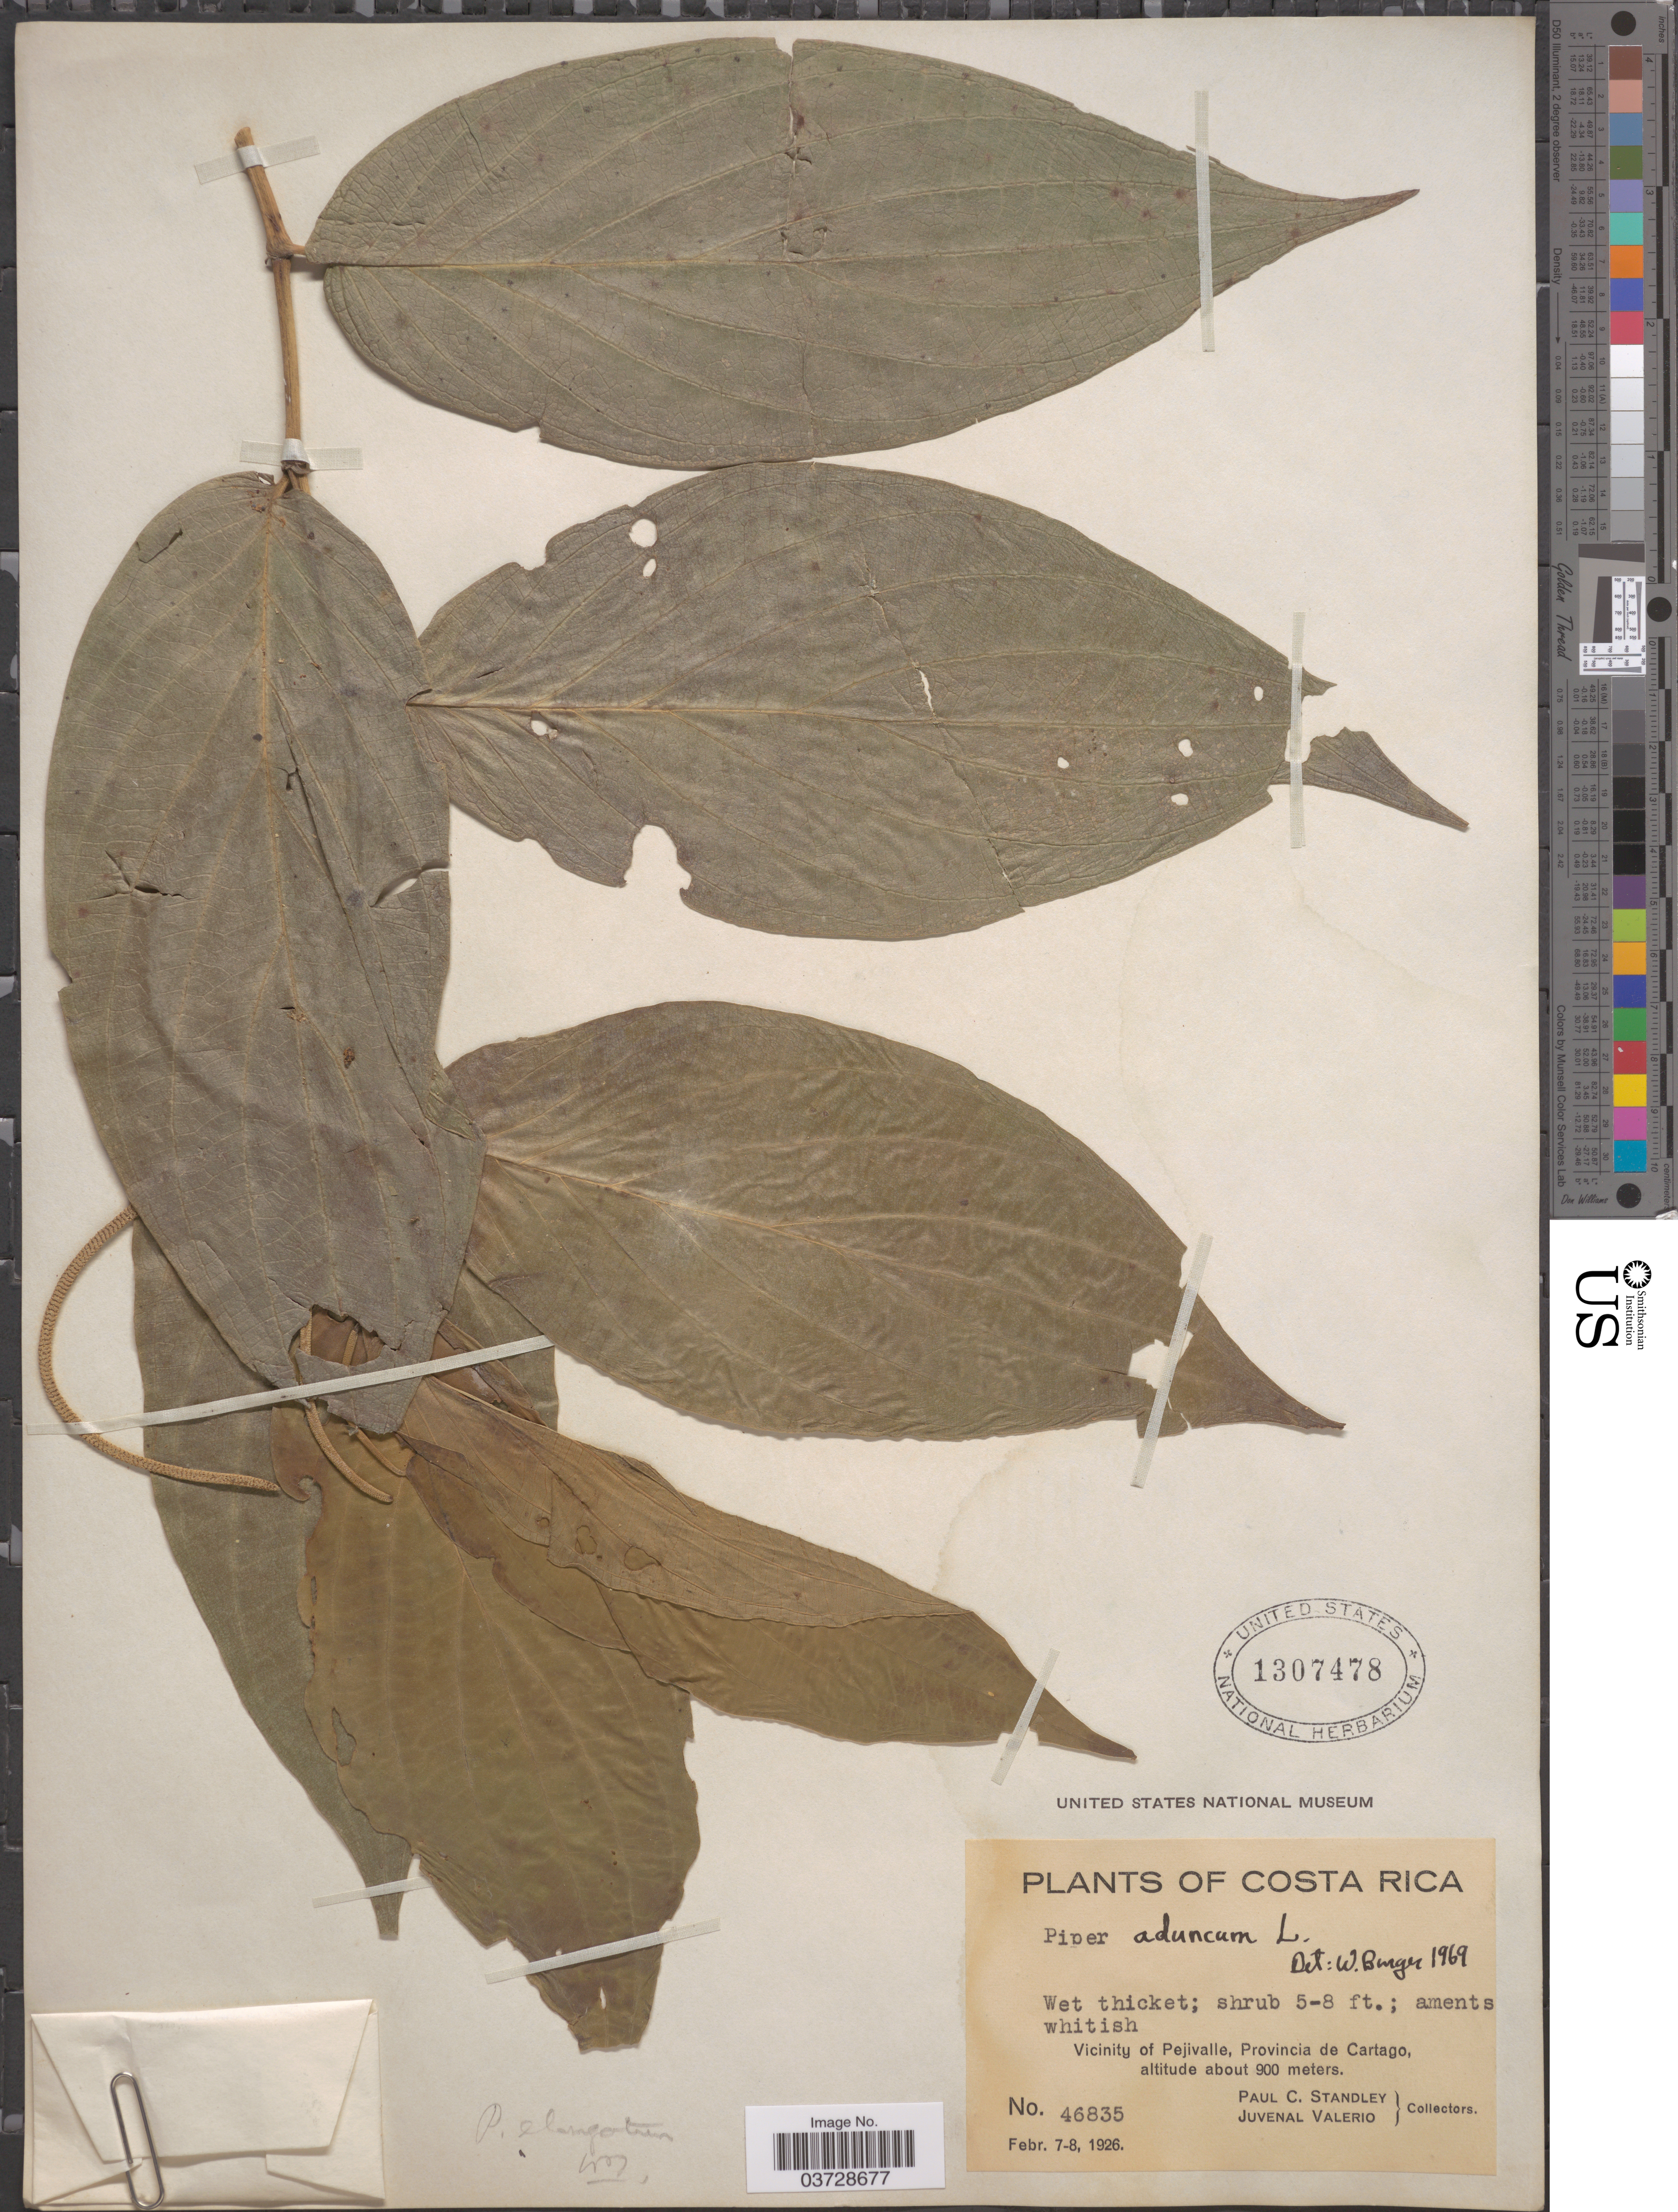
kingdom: Plantae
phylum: Tracheophyta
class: Magnoliopsida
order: Piperales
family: Piperaceae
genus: Piper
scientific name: Piper aduncum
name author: L.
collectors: P. C. Standley & J. Valerio R.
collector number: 46835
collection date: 1926-02-07/1926-02-08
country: Costa Rica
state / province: Cartago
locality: Vicinity of Pejivalle.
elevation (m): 900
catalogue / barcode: US 1307478